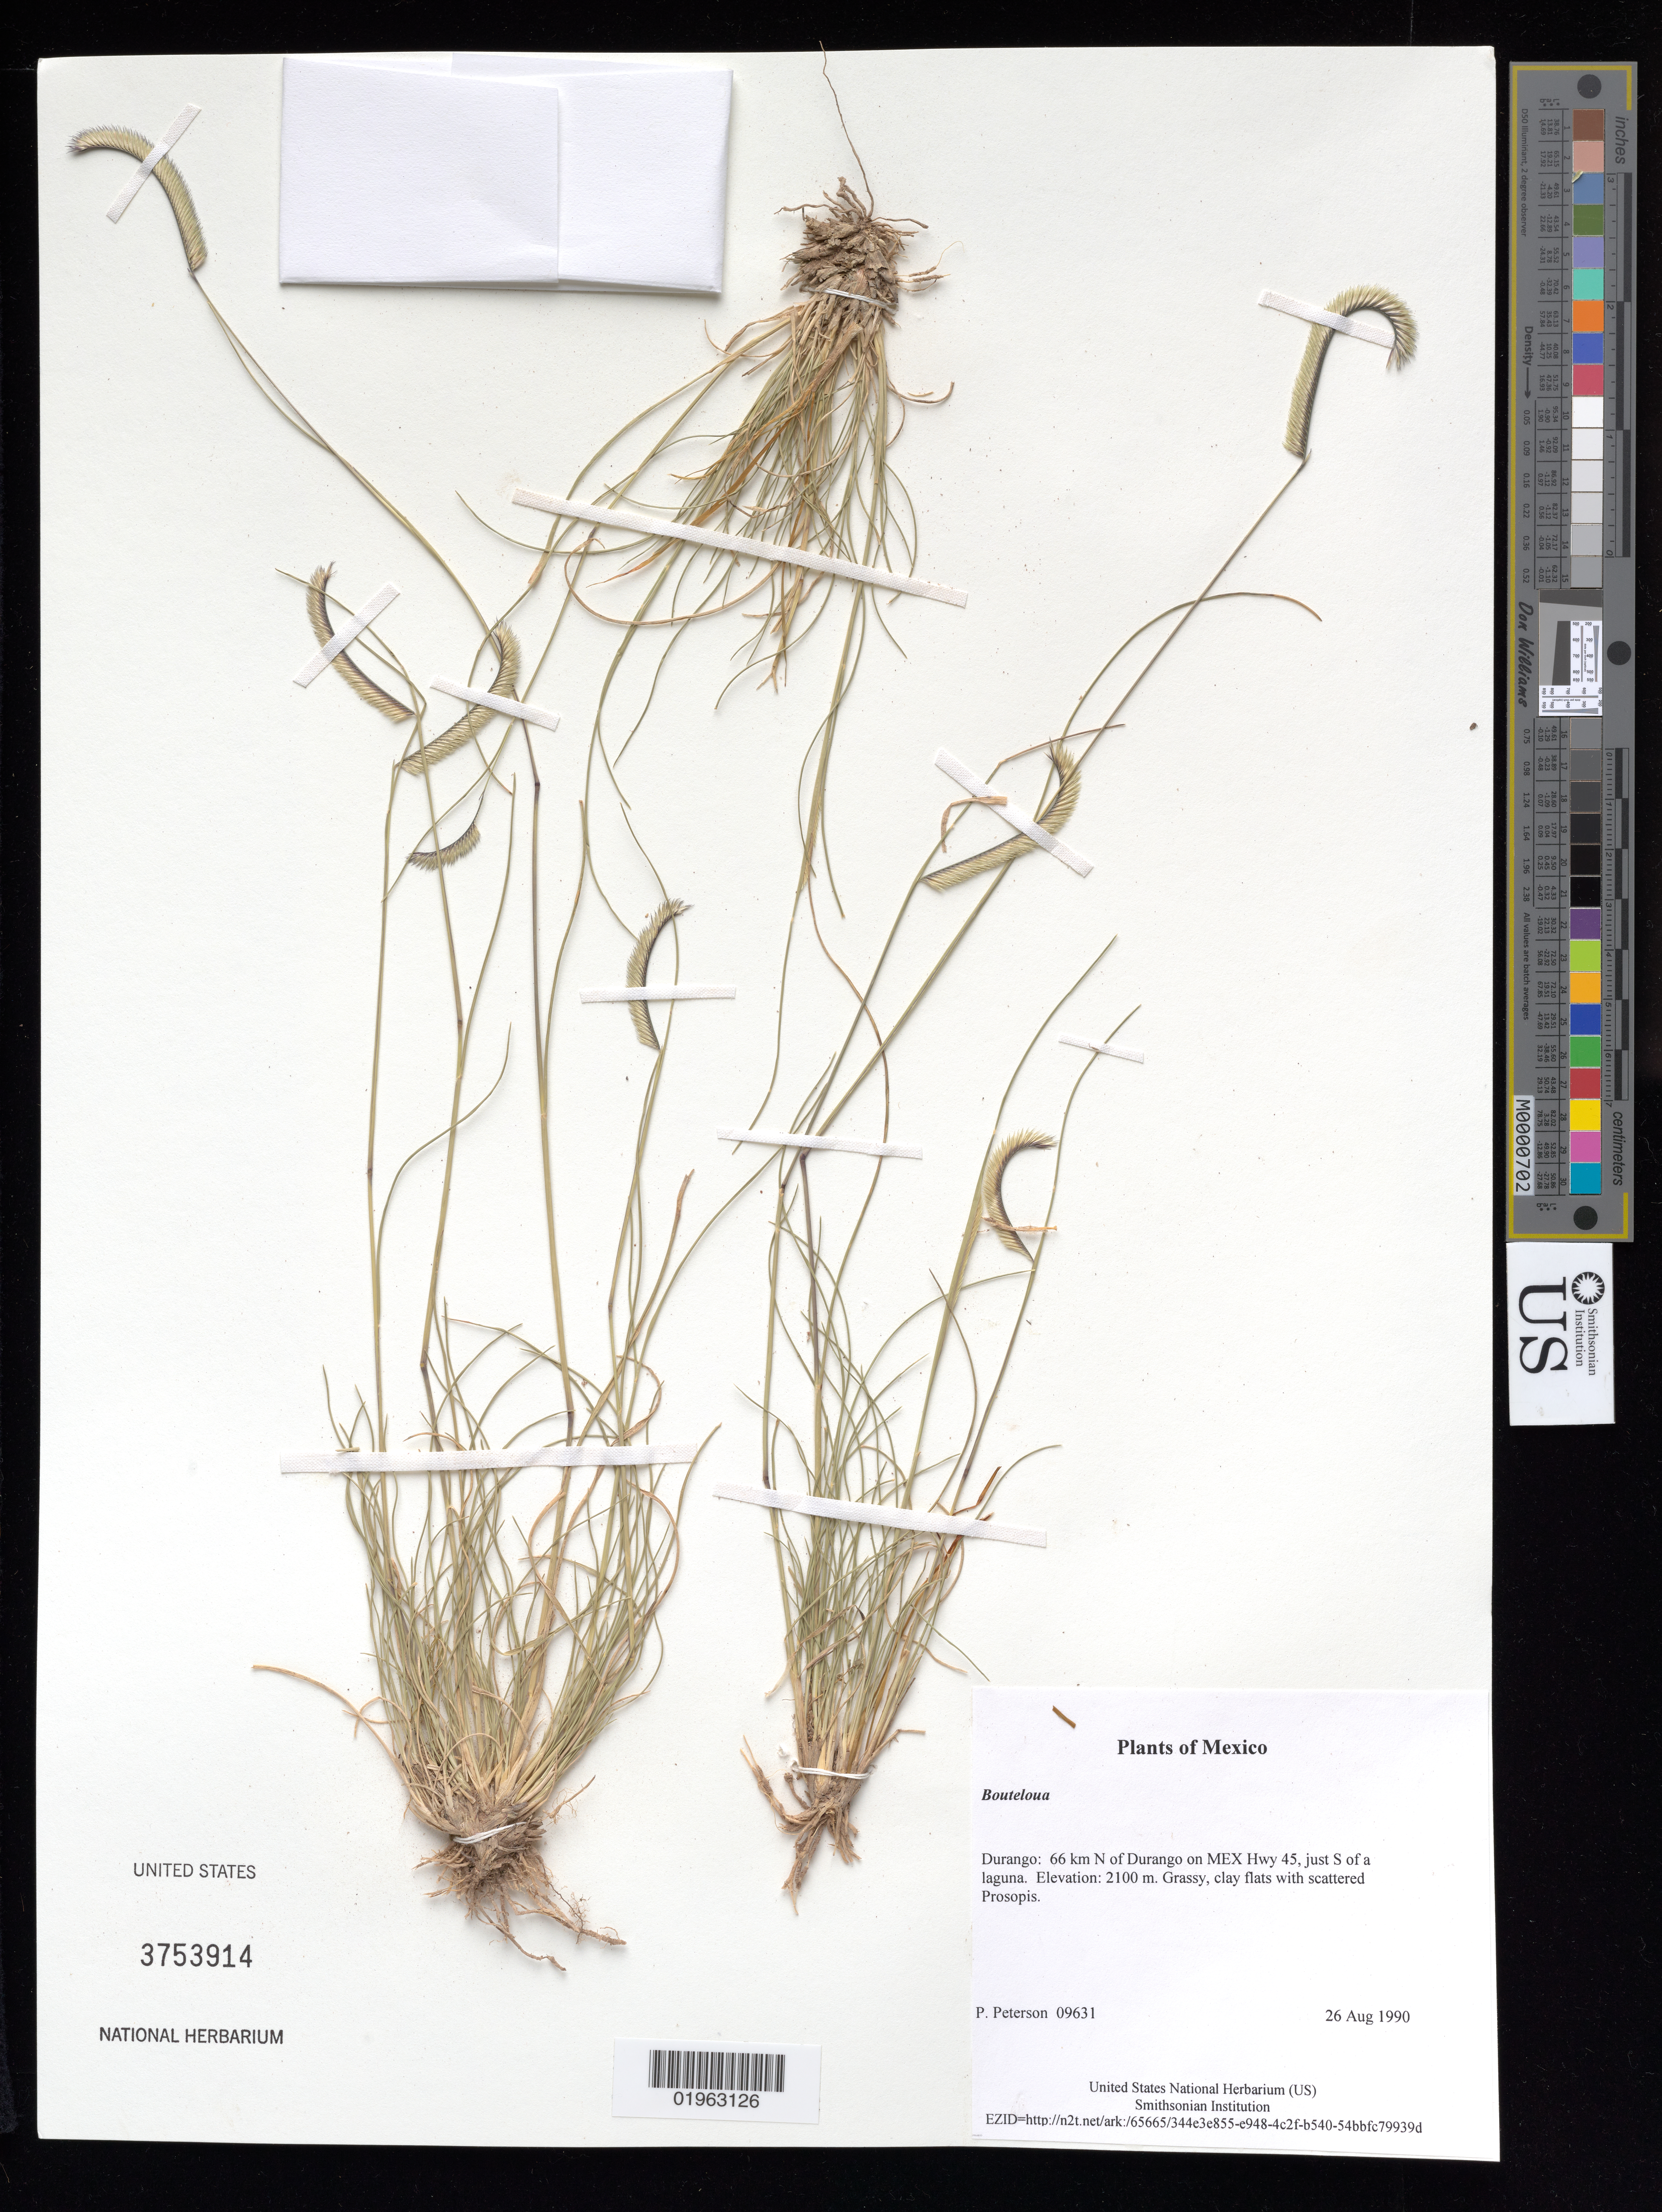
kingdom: Plantae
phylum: Tracheophyta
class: Liliopsida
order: Poales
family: Poaceae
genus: Bouteloua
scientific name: Bouteloua sp.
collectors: P. M. Peterson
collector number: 09631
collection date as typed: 26 Aug 1990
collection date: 1990-08-26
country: Mexico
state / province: Durango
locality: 66 km N of Durango on MEX Hwy 45, just S of a laguna.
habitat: Grassy, clay flats with scattered Prosopis.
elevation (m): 2100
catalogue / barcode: US 3753914